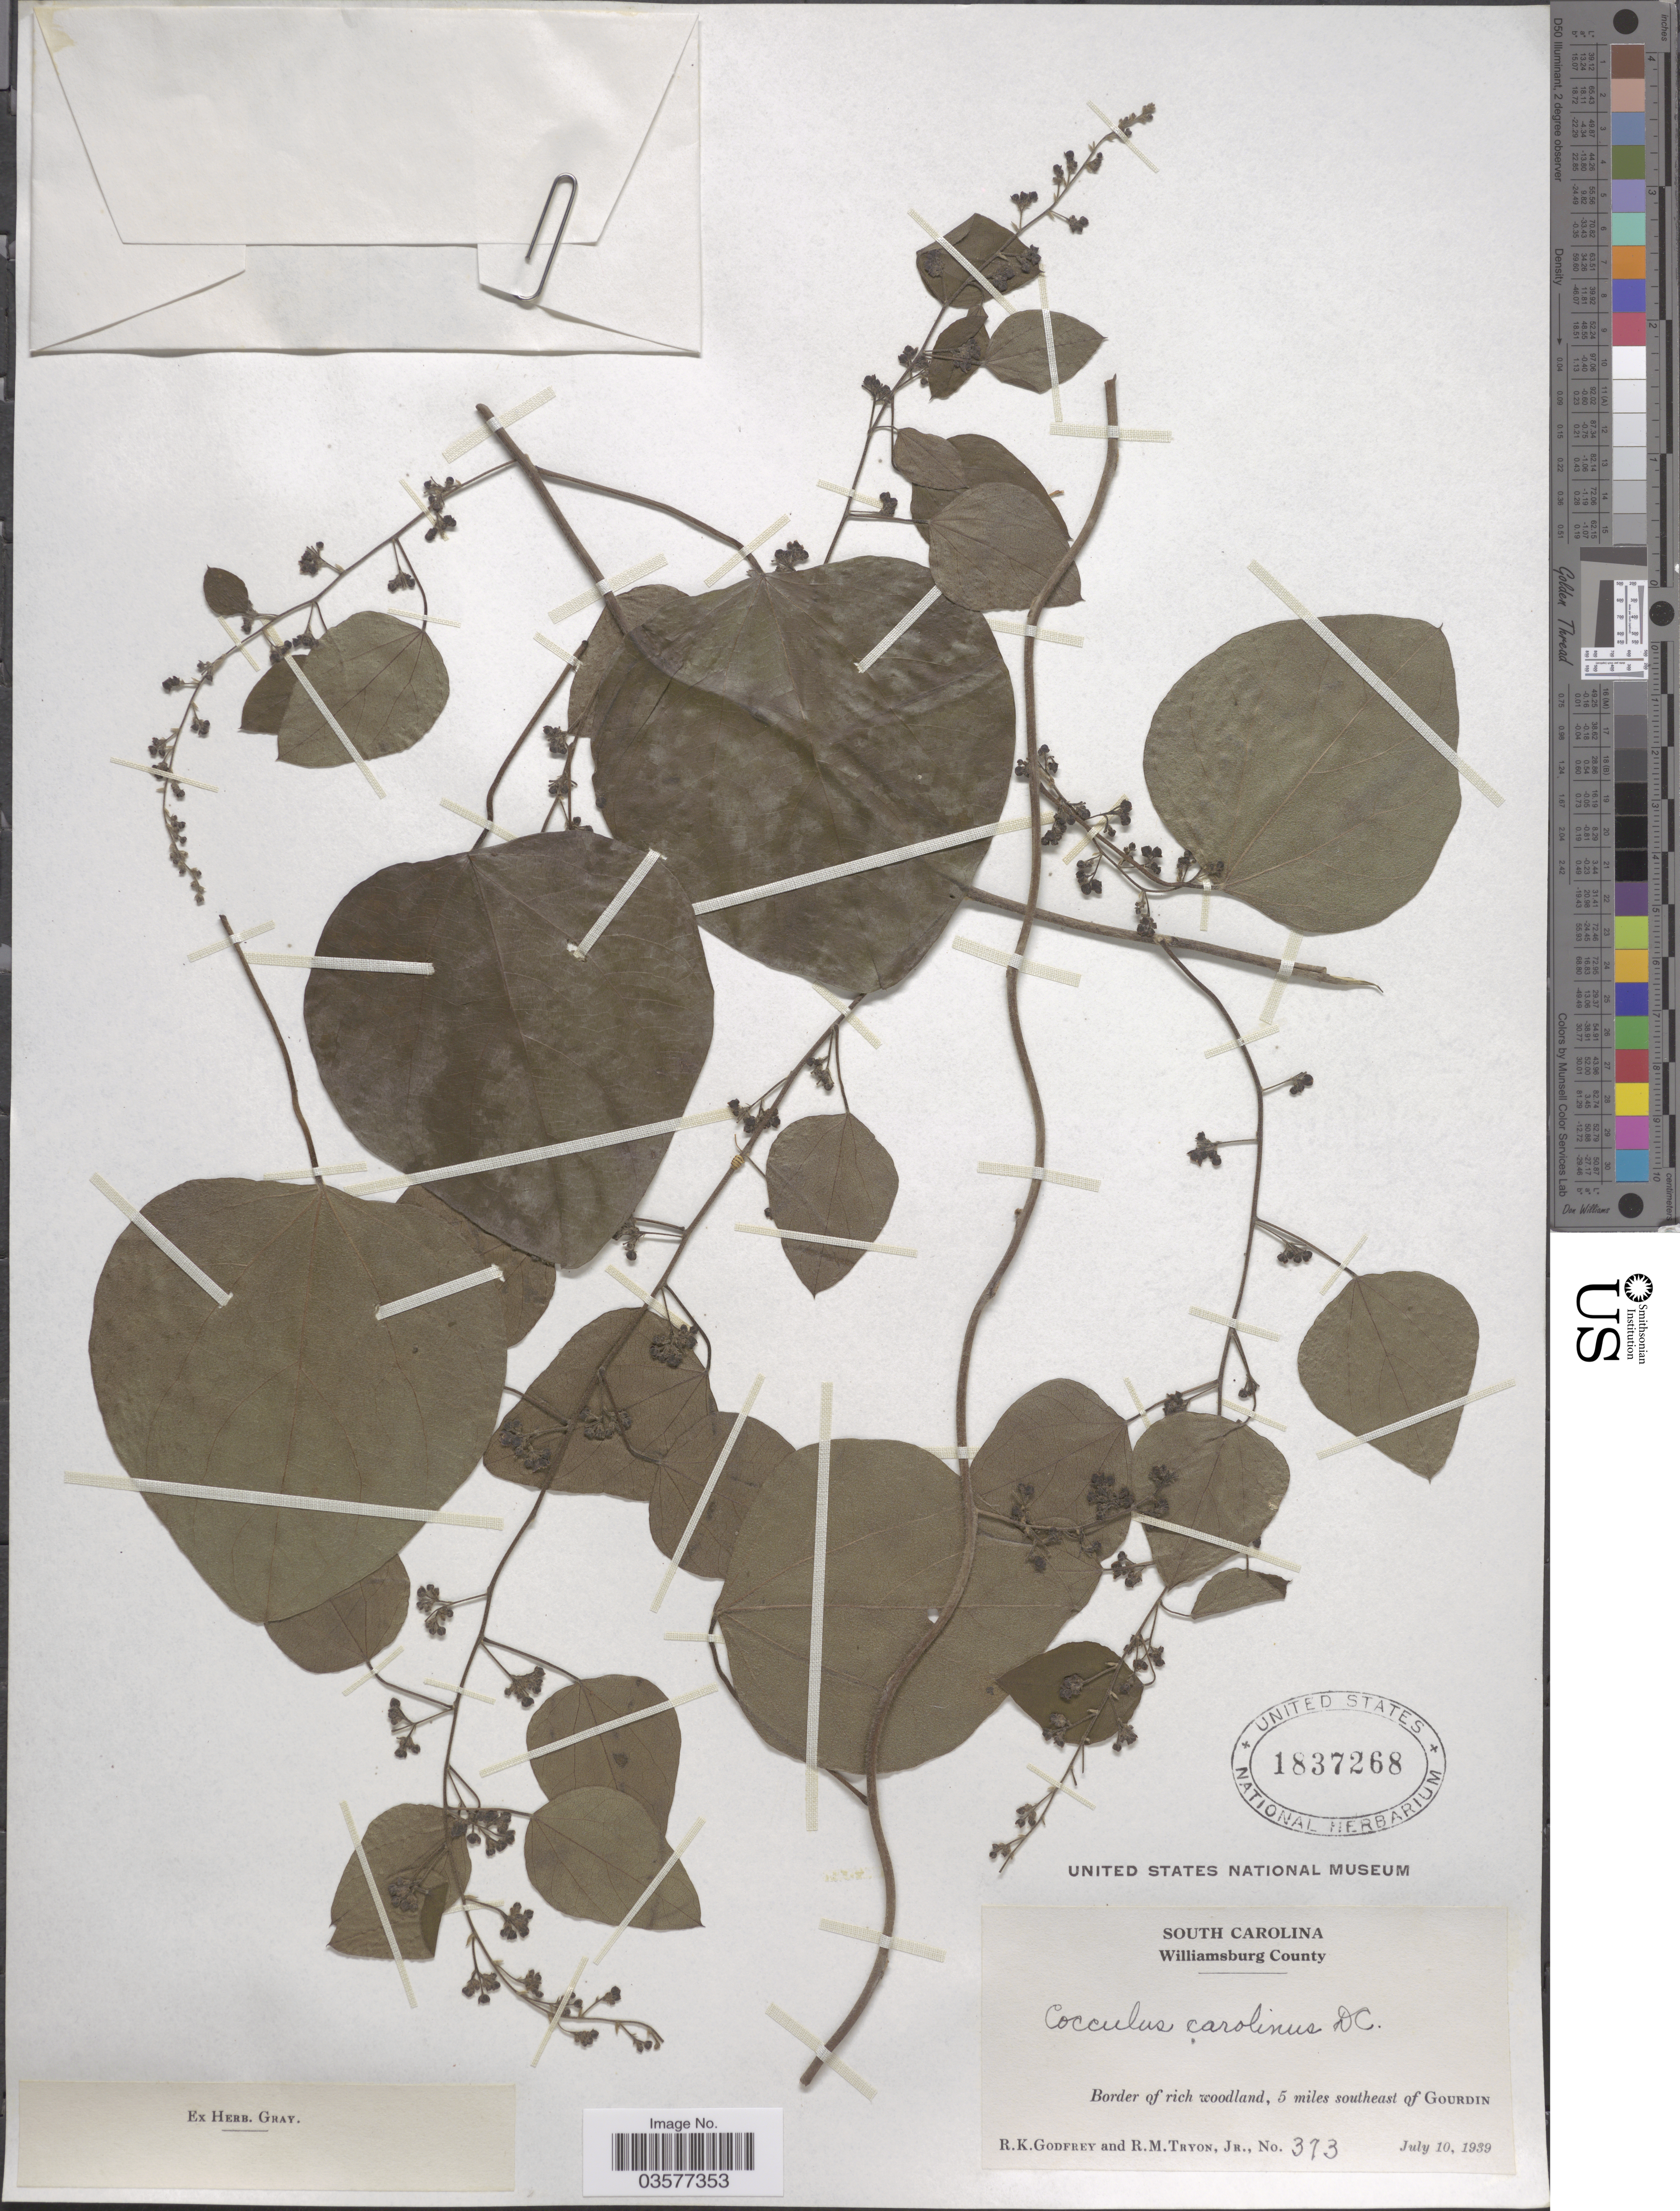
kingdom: Plantae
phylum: Tracheophyta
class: Magnoliopsida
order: Ranunculales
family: Menispermaceae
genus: Cocculus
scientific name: Cocculus carolinus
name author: (L.) DC.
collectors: R. K. Godfrey & R. Tryon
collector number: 373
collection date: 1939-07-10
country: United States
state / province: South Carolina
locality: Williamsburg County. Border of rich woodland, 5 miles southeast of Gourdin.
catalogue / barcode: US 1837268